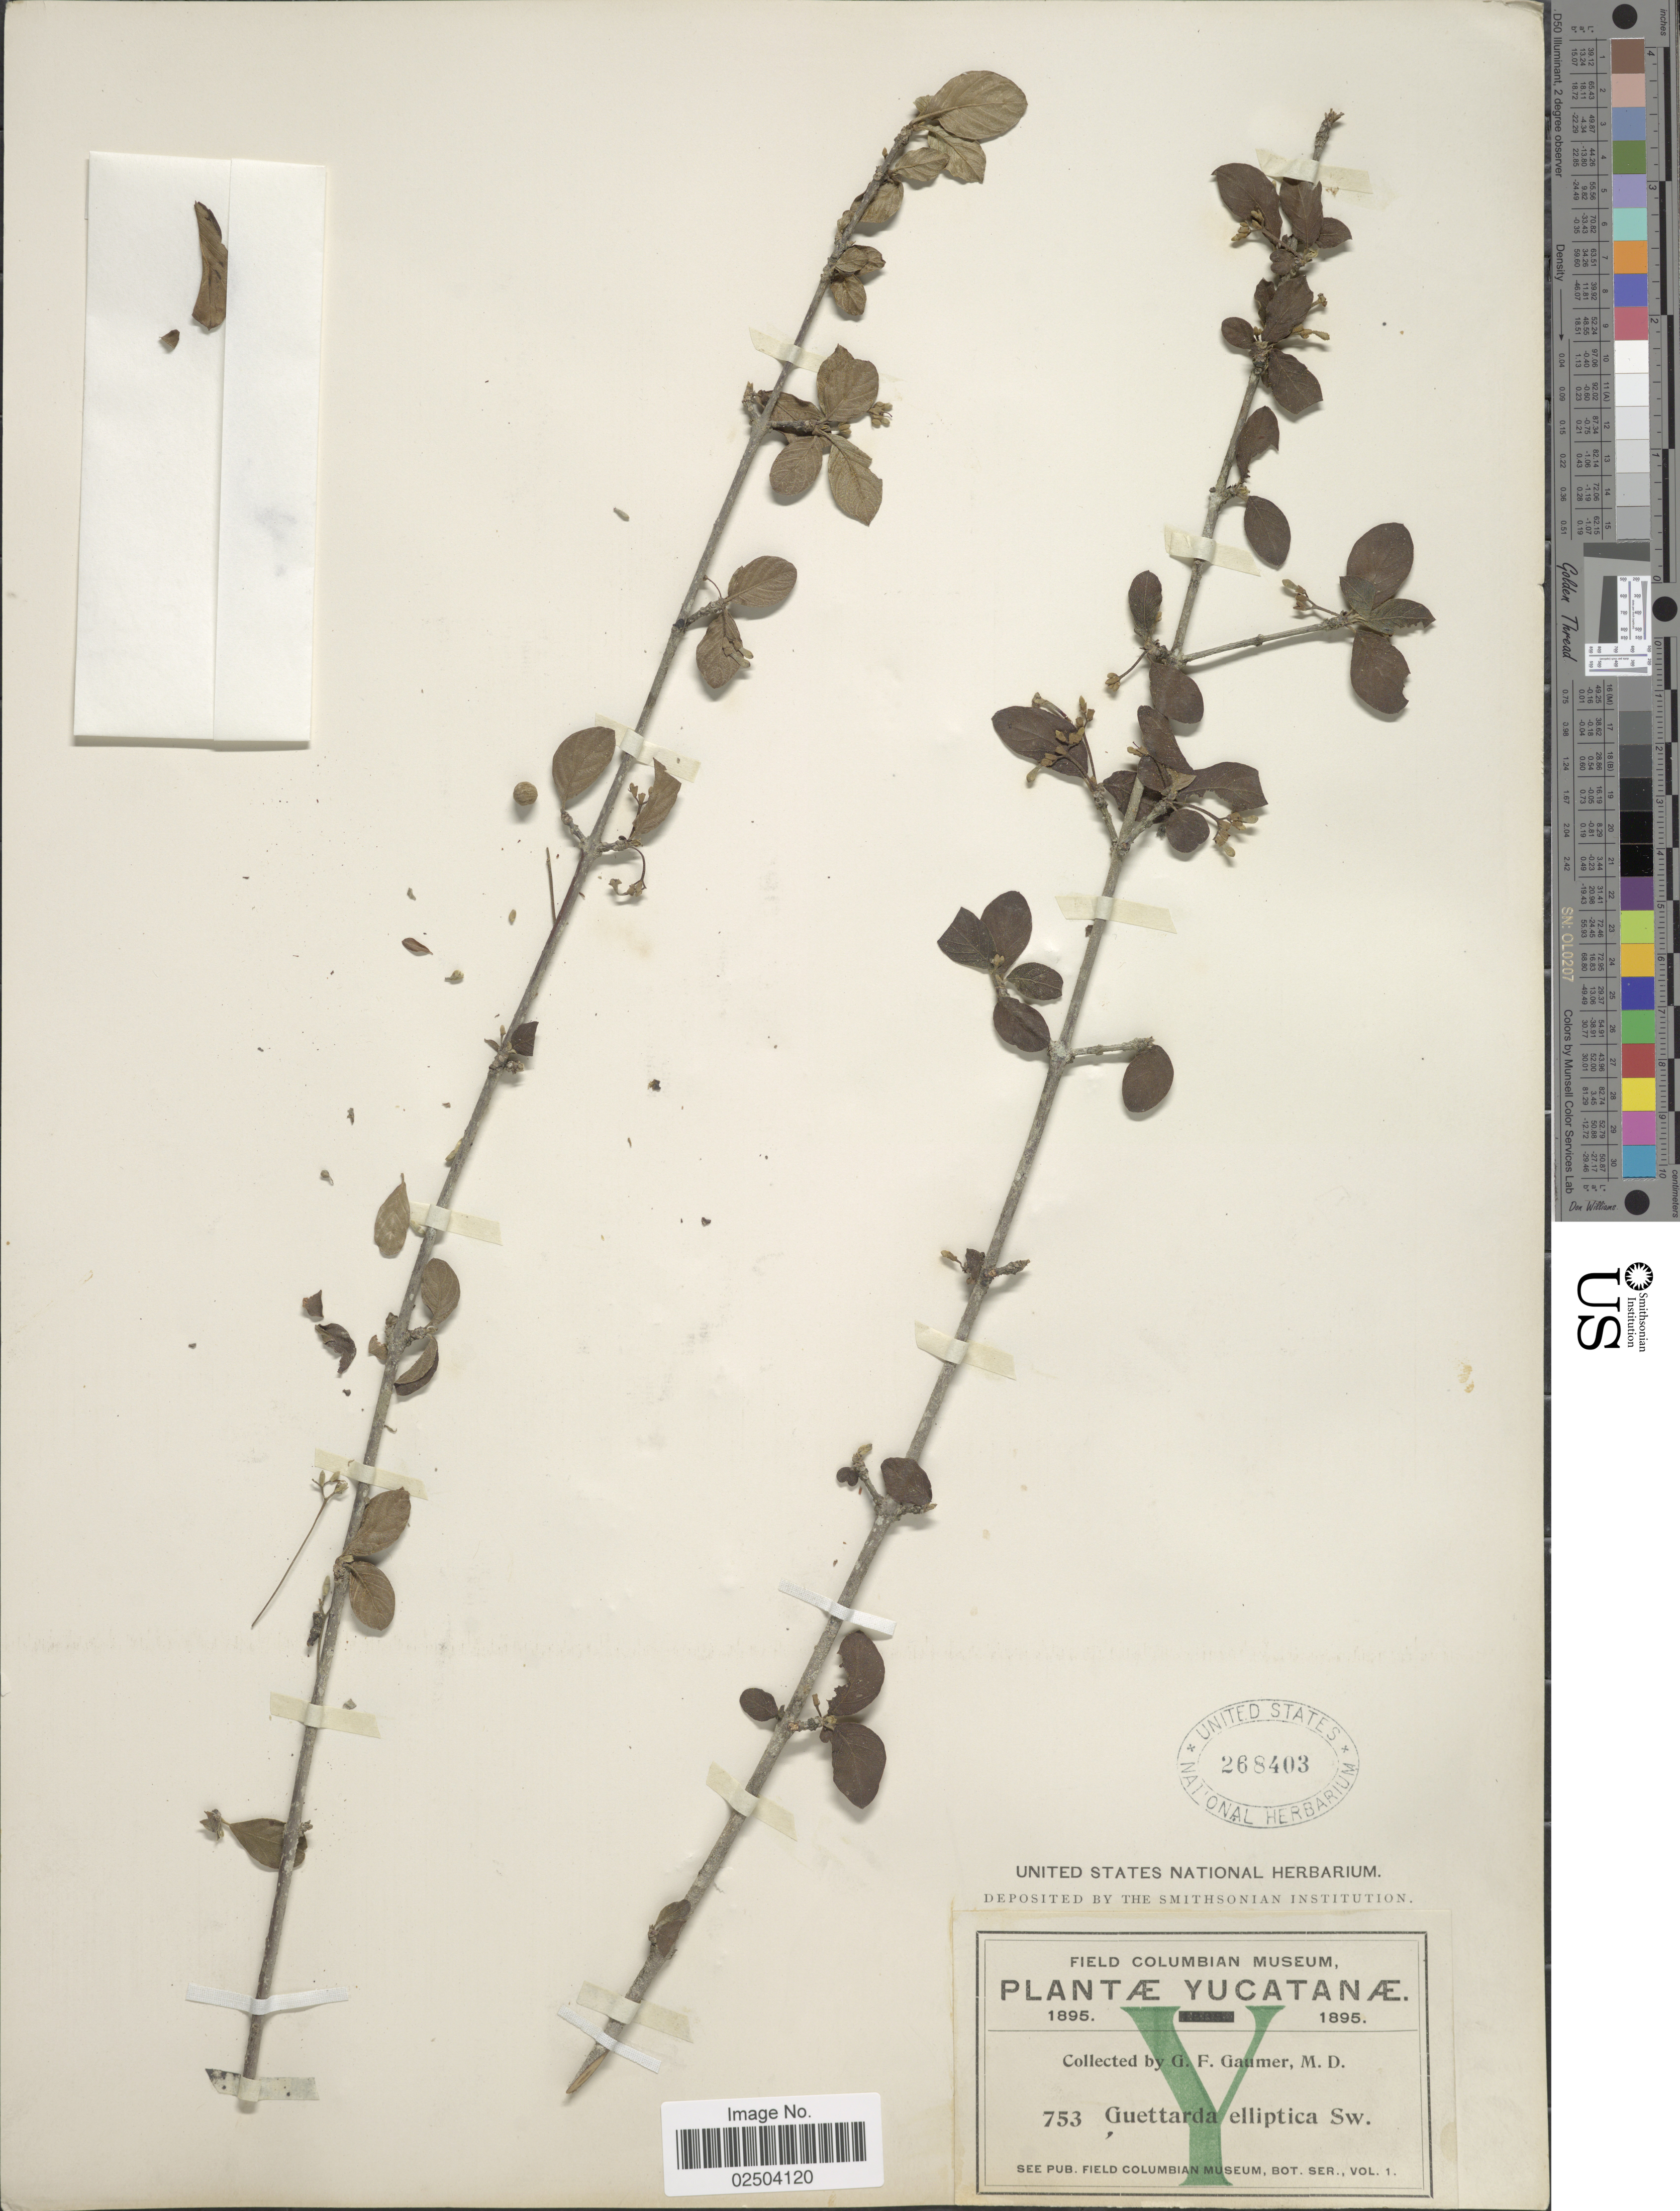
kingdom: Plantae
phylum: Tracheophyta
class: Magnoliopsida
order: Gentianales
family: Rubiaceae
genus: Guettarda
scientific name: Guettarda elliptica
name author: Sw.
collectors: G. F. Gaumer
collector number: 753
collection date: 1895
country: Mexico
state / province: Yucatán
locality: Yucatanae.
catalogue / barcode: US 268403